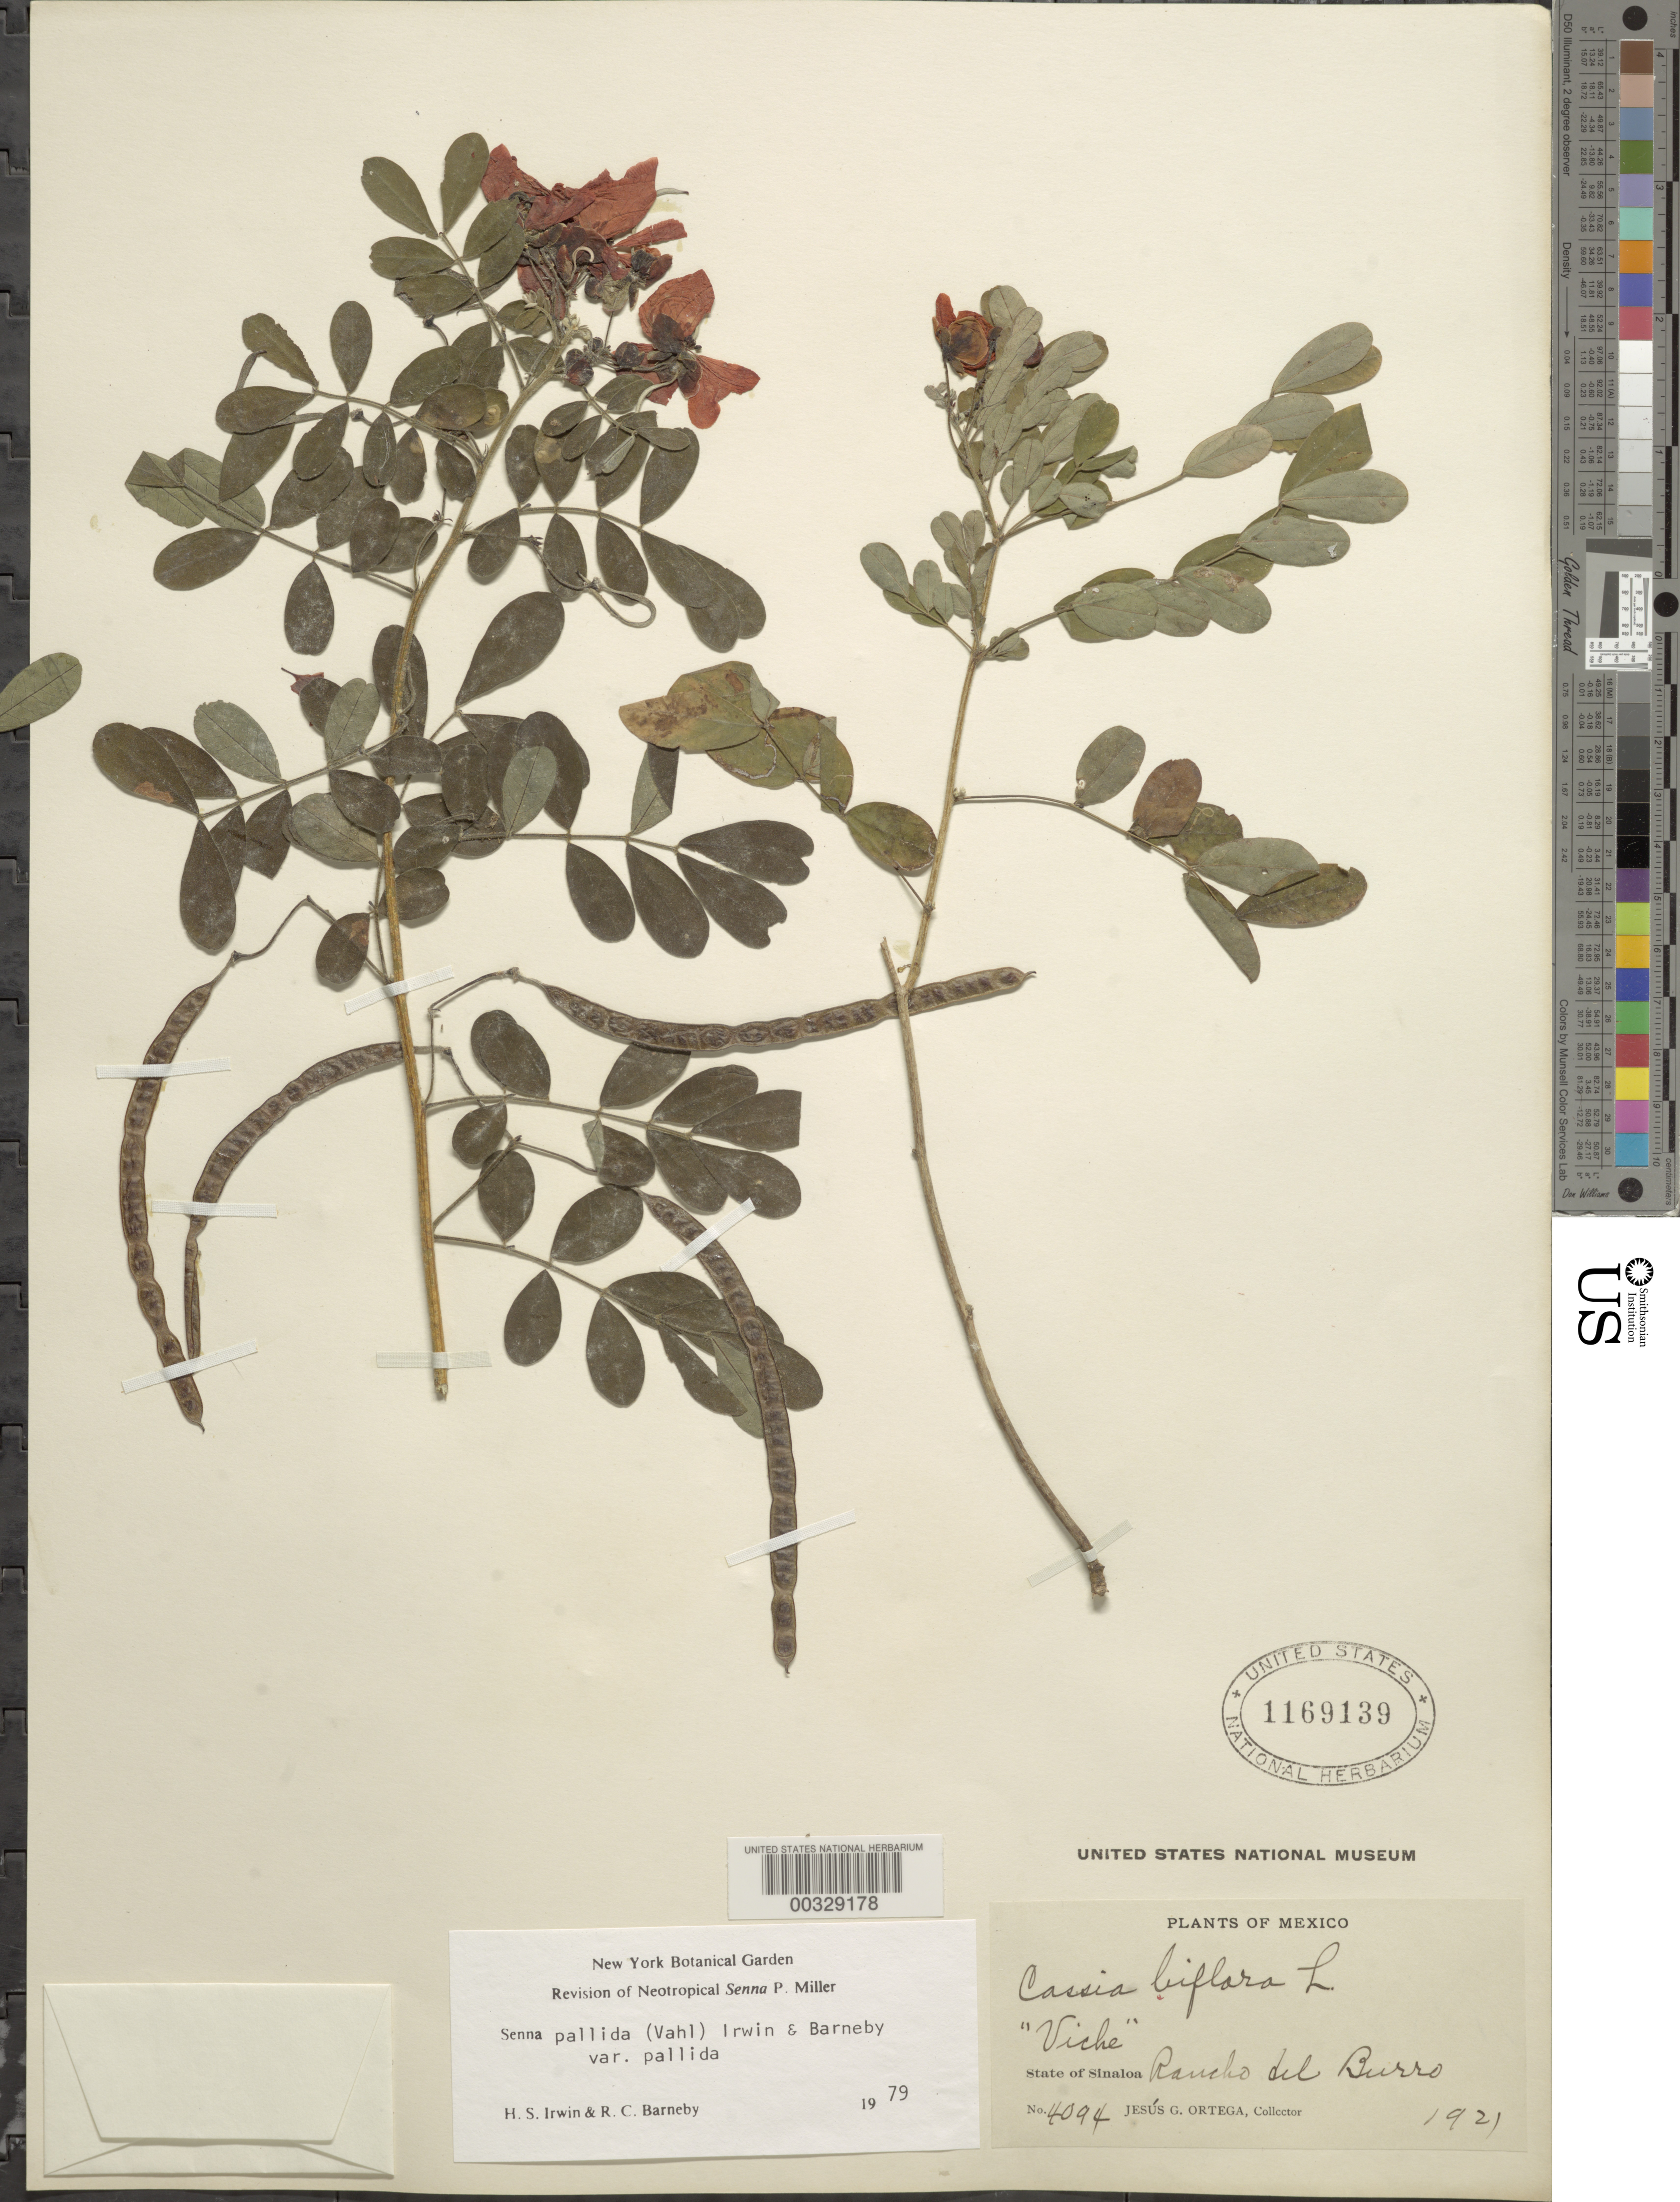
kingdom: Plantae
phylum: Tracheophyta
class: Magnoliopsida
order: Fabales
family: Fabaceae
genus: Senna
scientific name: Senna pallida var. pallida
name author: (Vahl) H.S. Irwin & Barneby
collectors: J. Ortega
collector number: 4094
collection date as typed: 1921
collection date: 1921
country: Mexico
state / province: Sinaloa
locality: Rancho del burro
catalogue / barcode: US 1169139